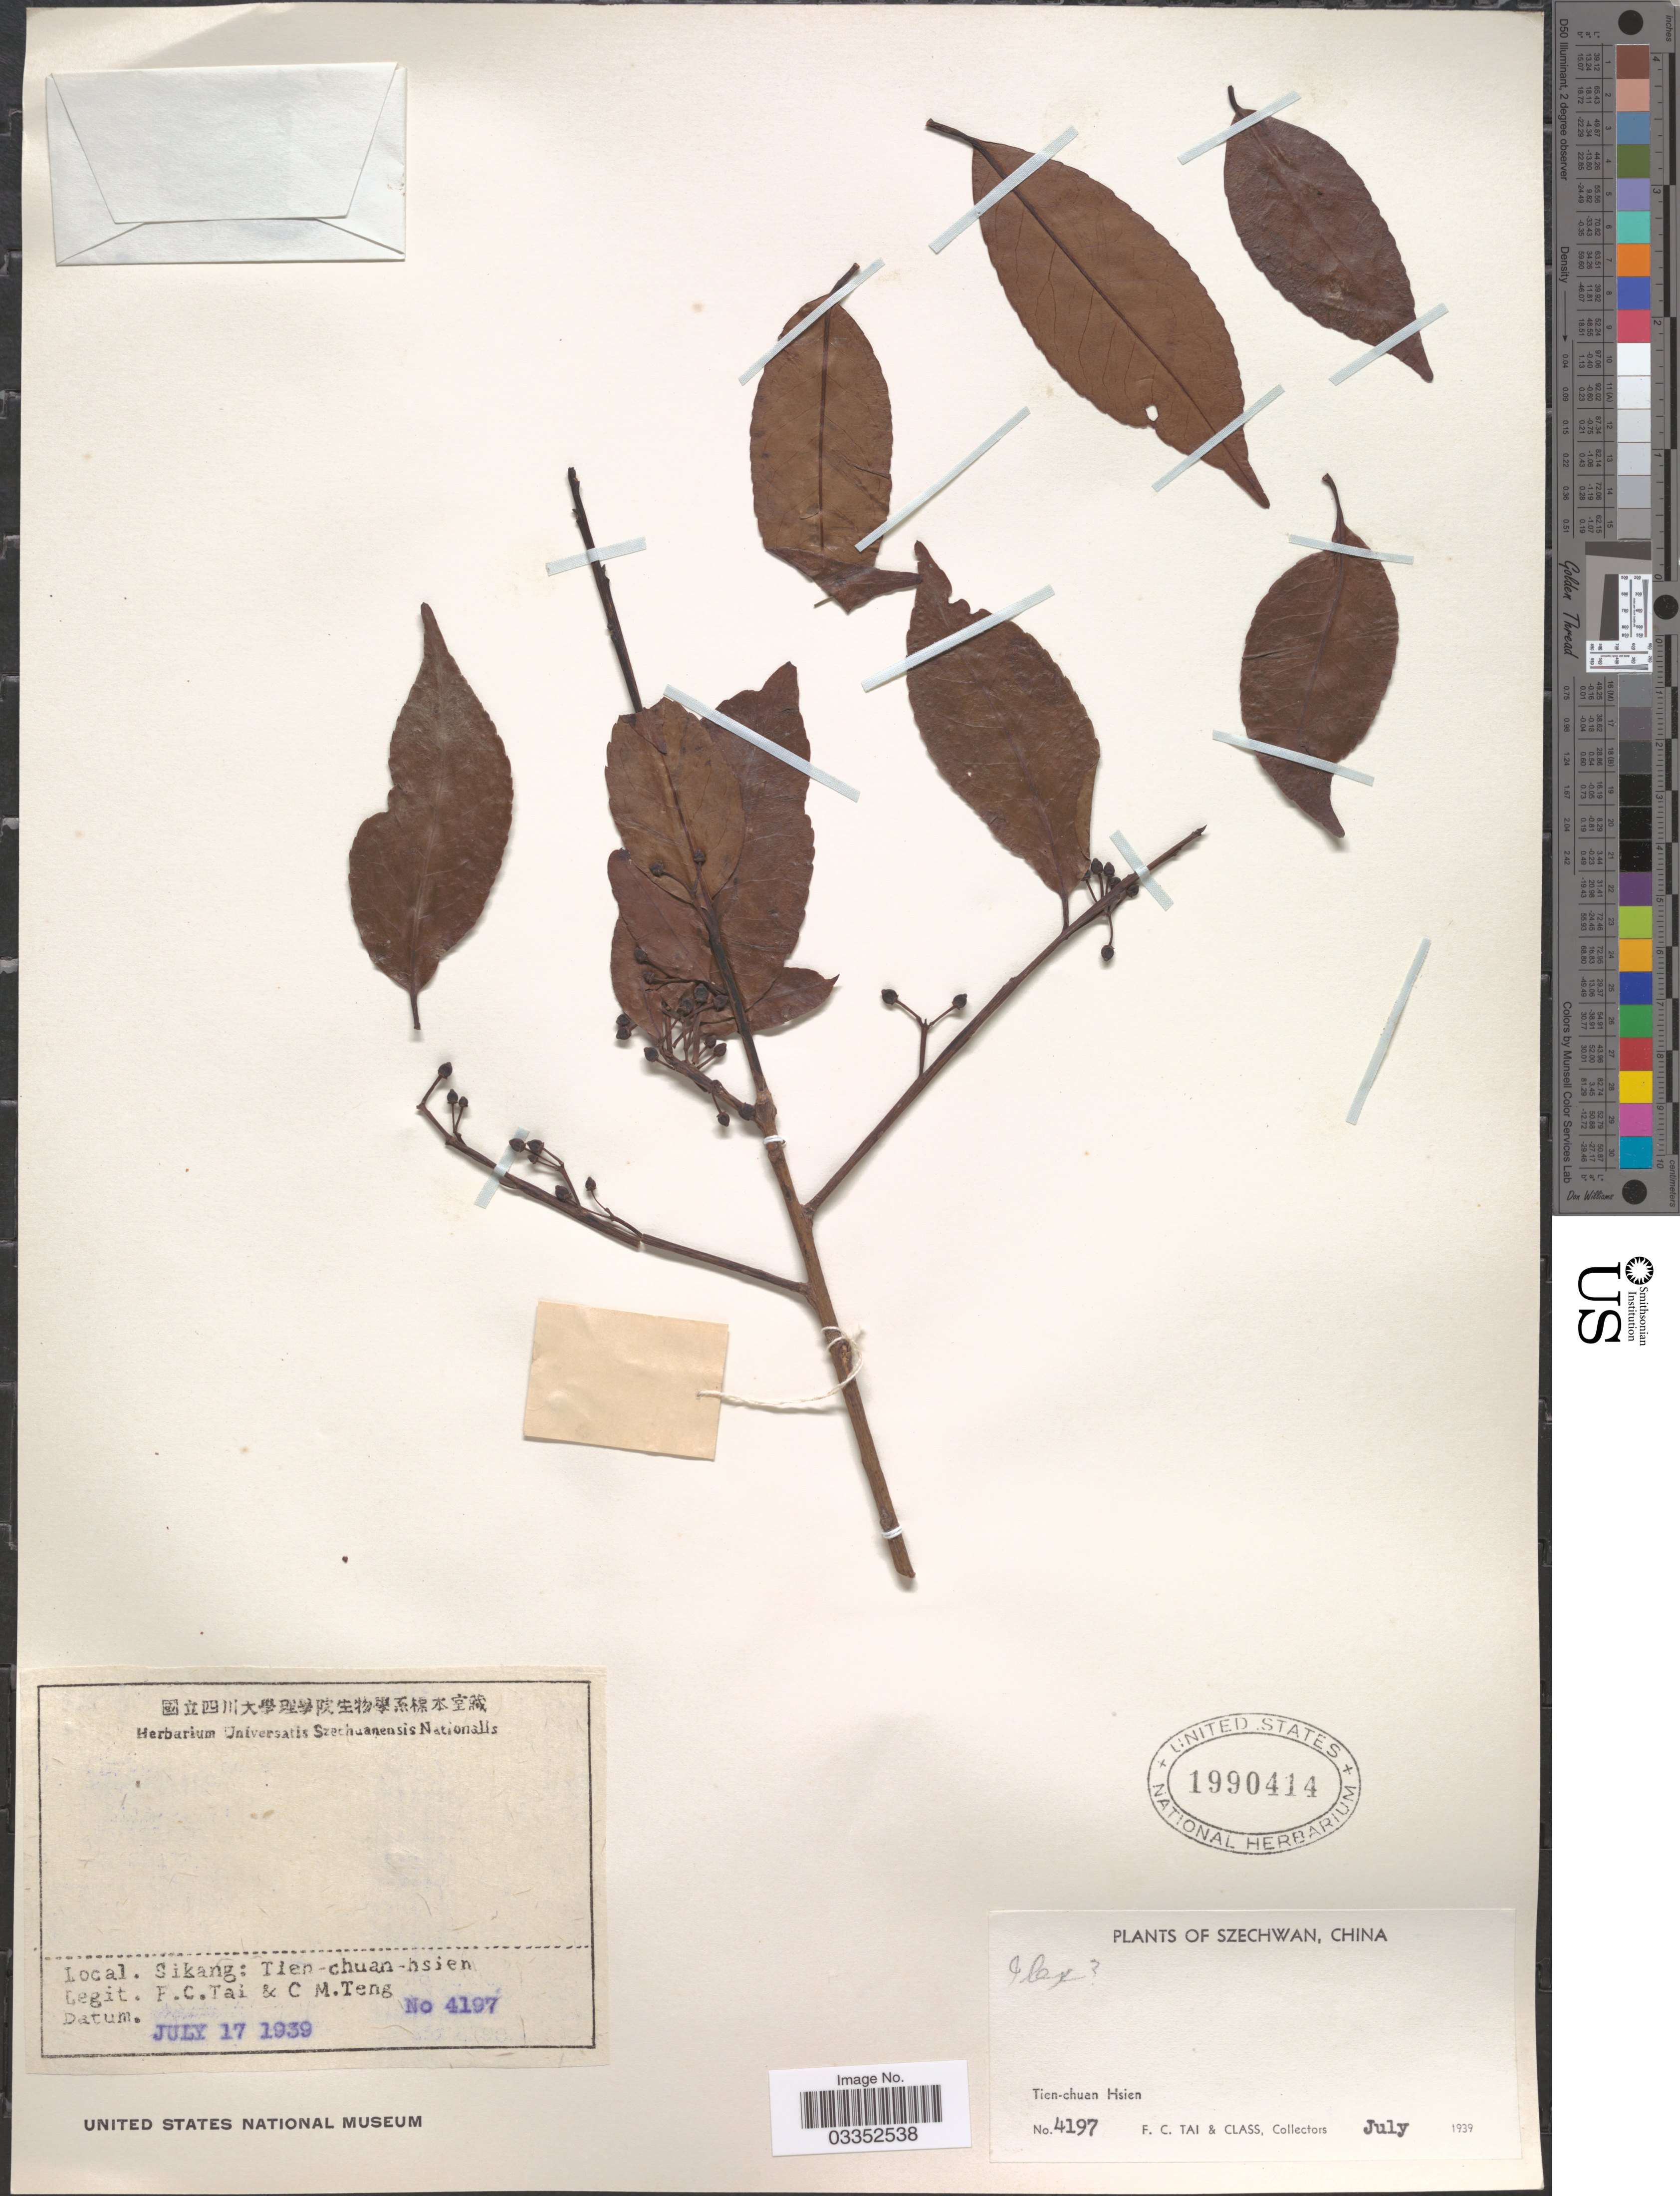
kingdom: Plantae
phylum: Tracheophyta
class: Magnoliopsida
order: Aquifoliales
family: Aquifoliaceae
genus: Ilex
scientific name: Ilex sp.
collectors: F. Tai & C. Teng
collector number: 4197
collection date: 1939-07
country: China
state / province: Sichuan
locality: Szechwan, Sikang: Tien-chuan-hsien.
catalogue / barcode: US 1990414